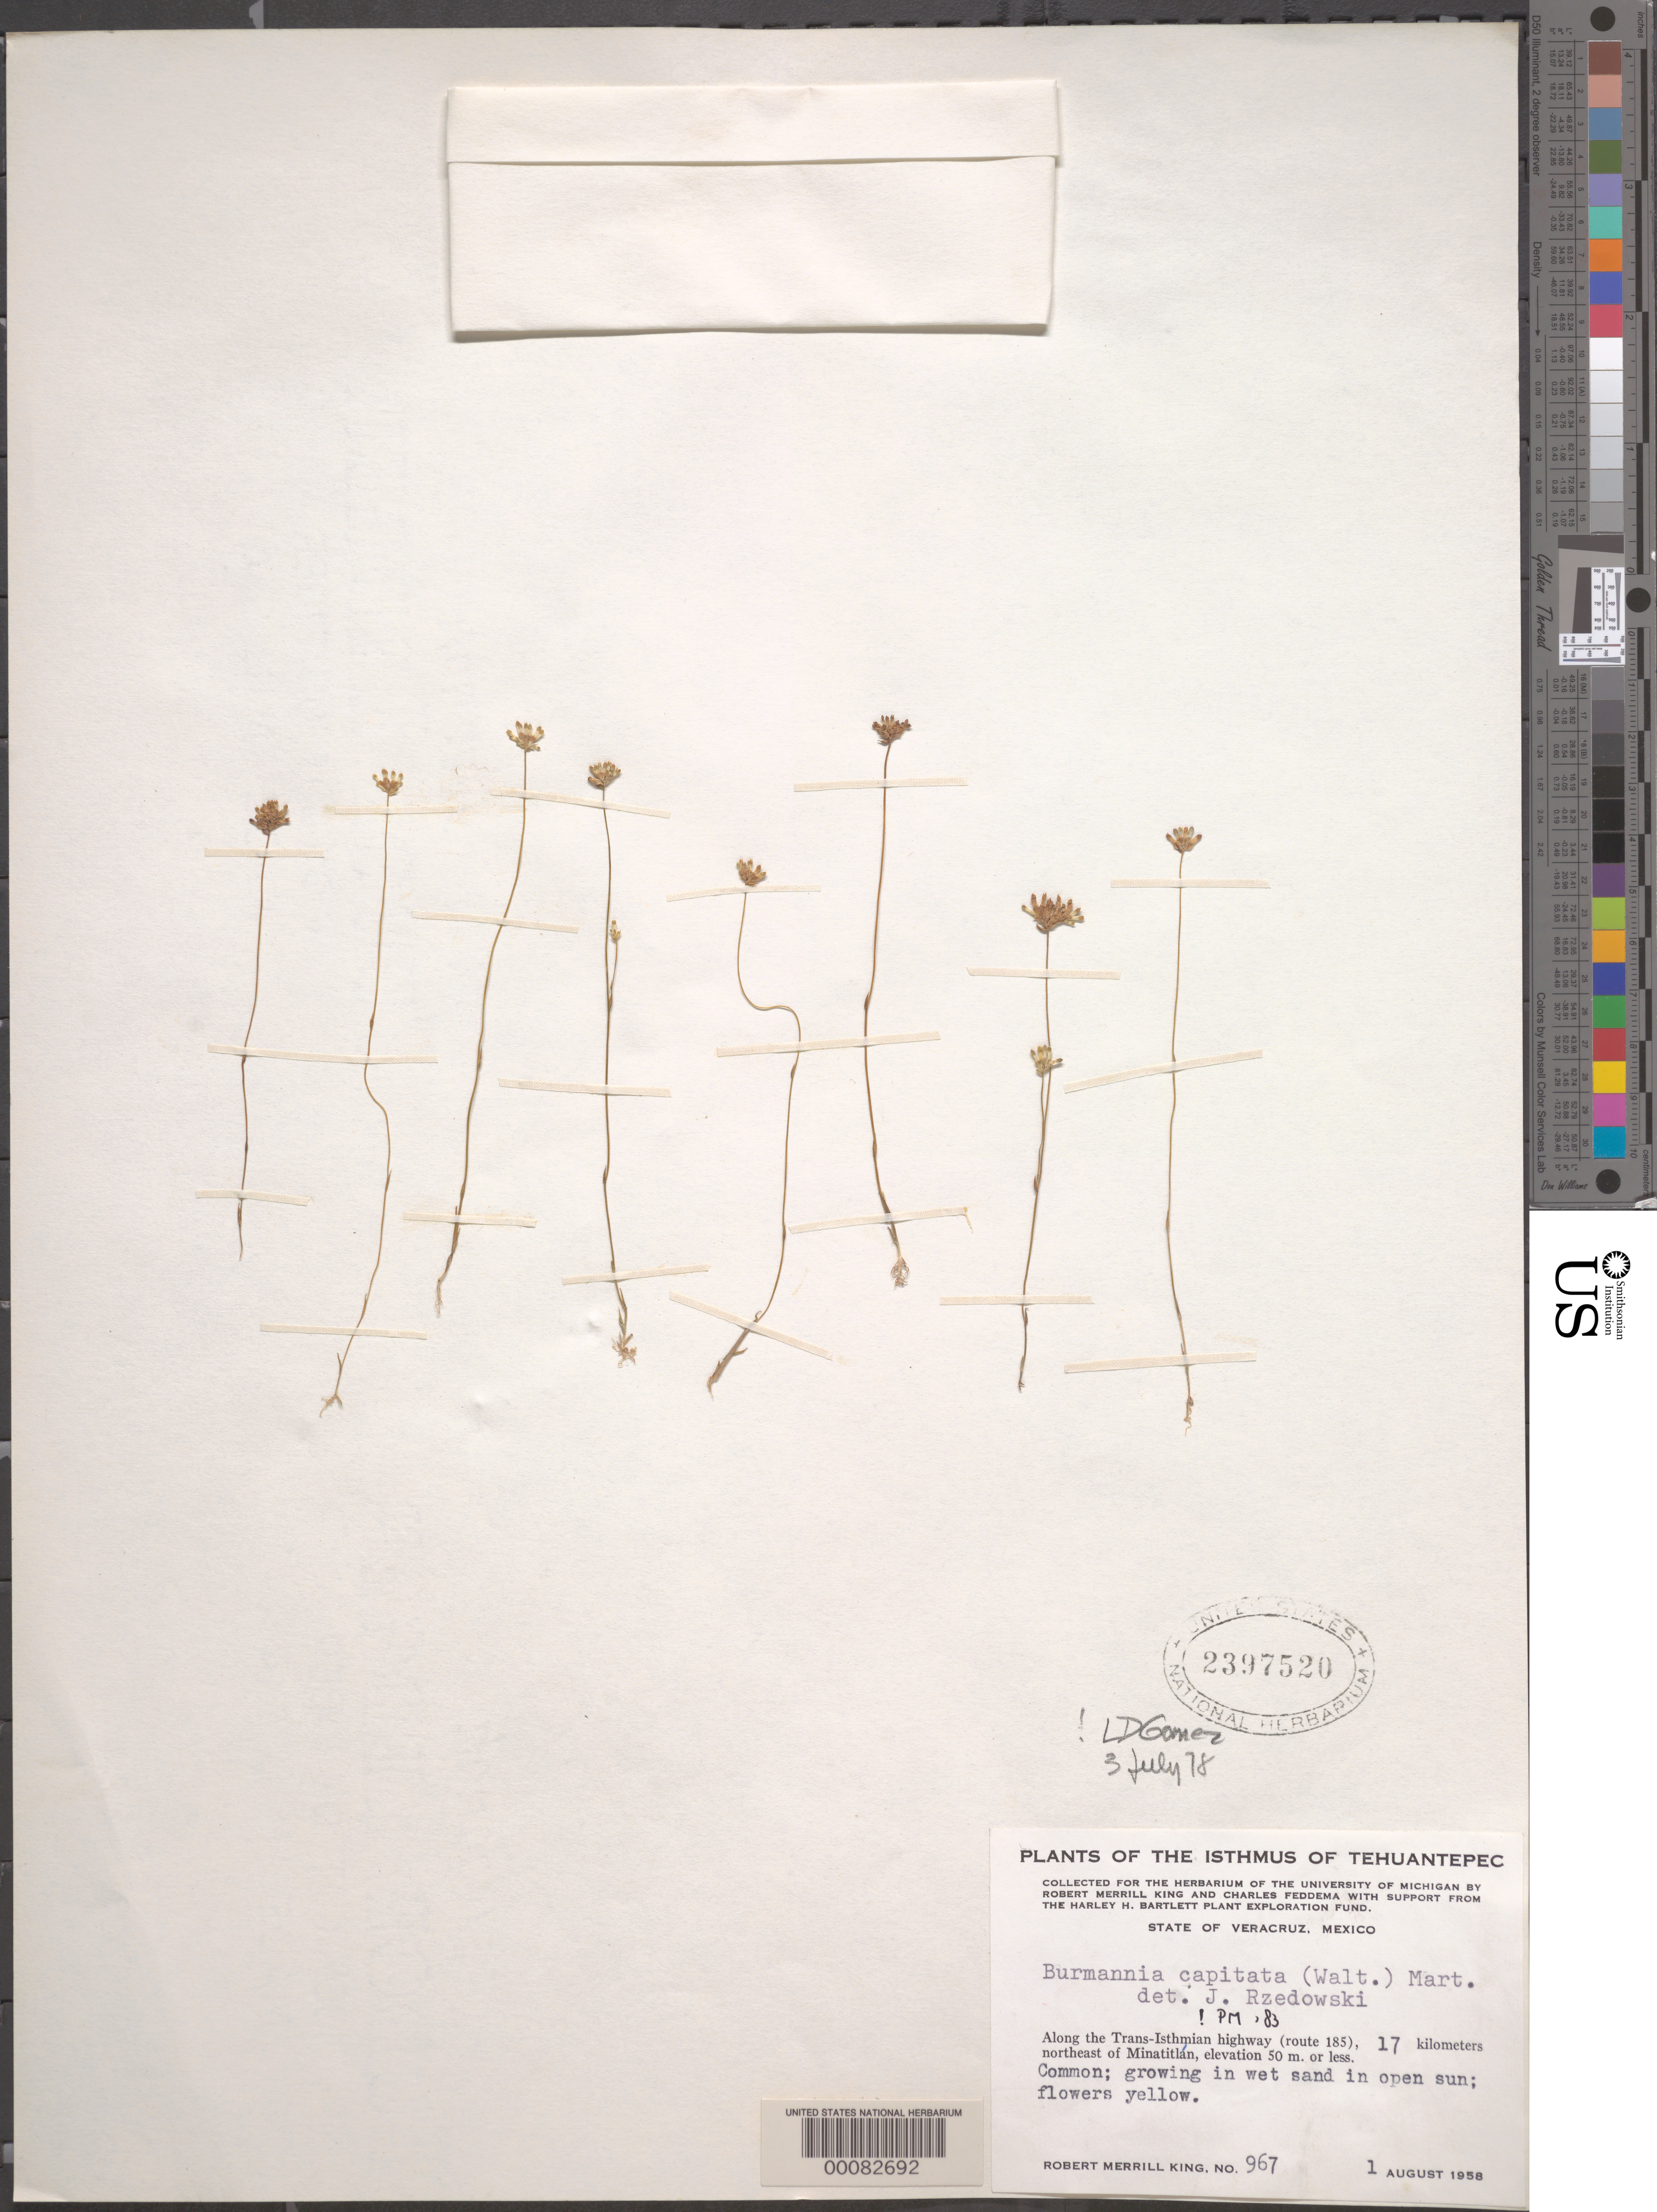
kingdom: Plantae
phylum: Tracheophyta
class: Liliopsida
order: Dioscoreales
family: Burmanniaceae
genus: Burmannia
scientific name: Burmannia capitata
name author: (Walter ex J.F. Gmel.) Mart.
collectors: R. M. King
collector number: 967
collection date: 1958-08-01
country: Mexico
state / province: Veracruz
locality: The Isthmus of Tehuantepec. State of Veracruz. Along the Trans-Isthmian highway (route 185), 17 kilometers northeast of Minatitlán.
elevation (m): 50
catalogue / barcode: US 2397520